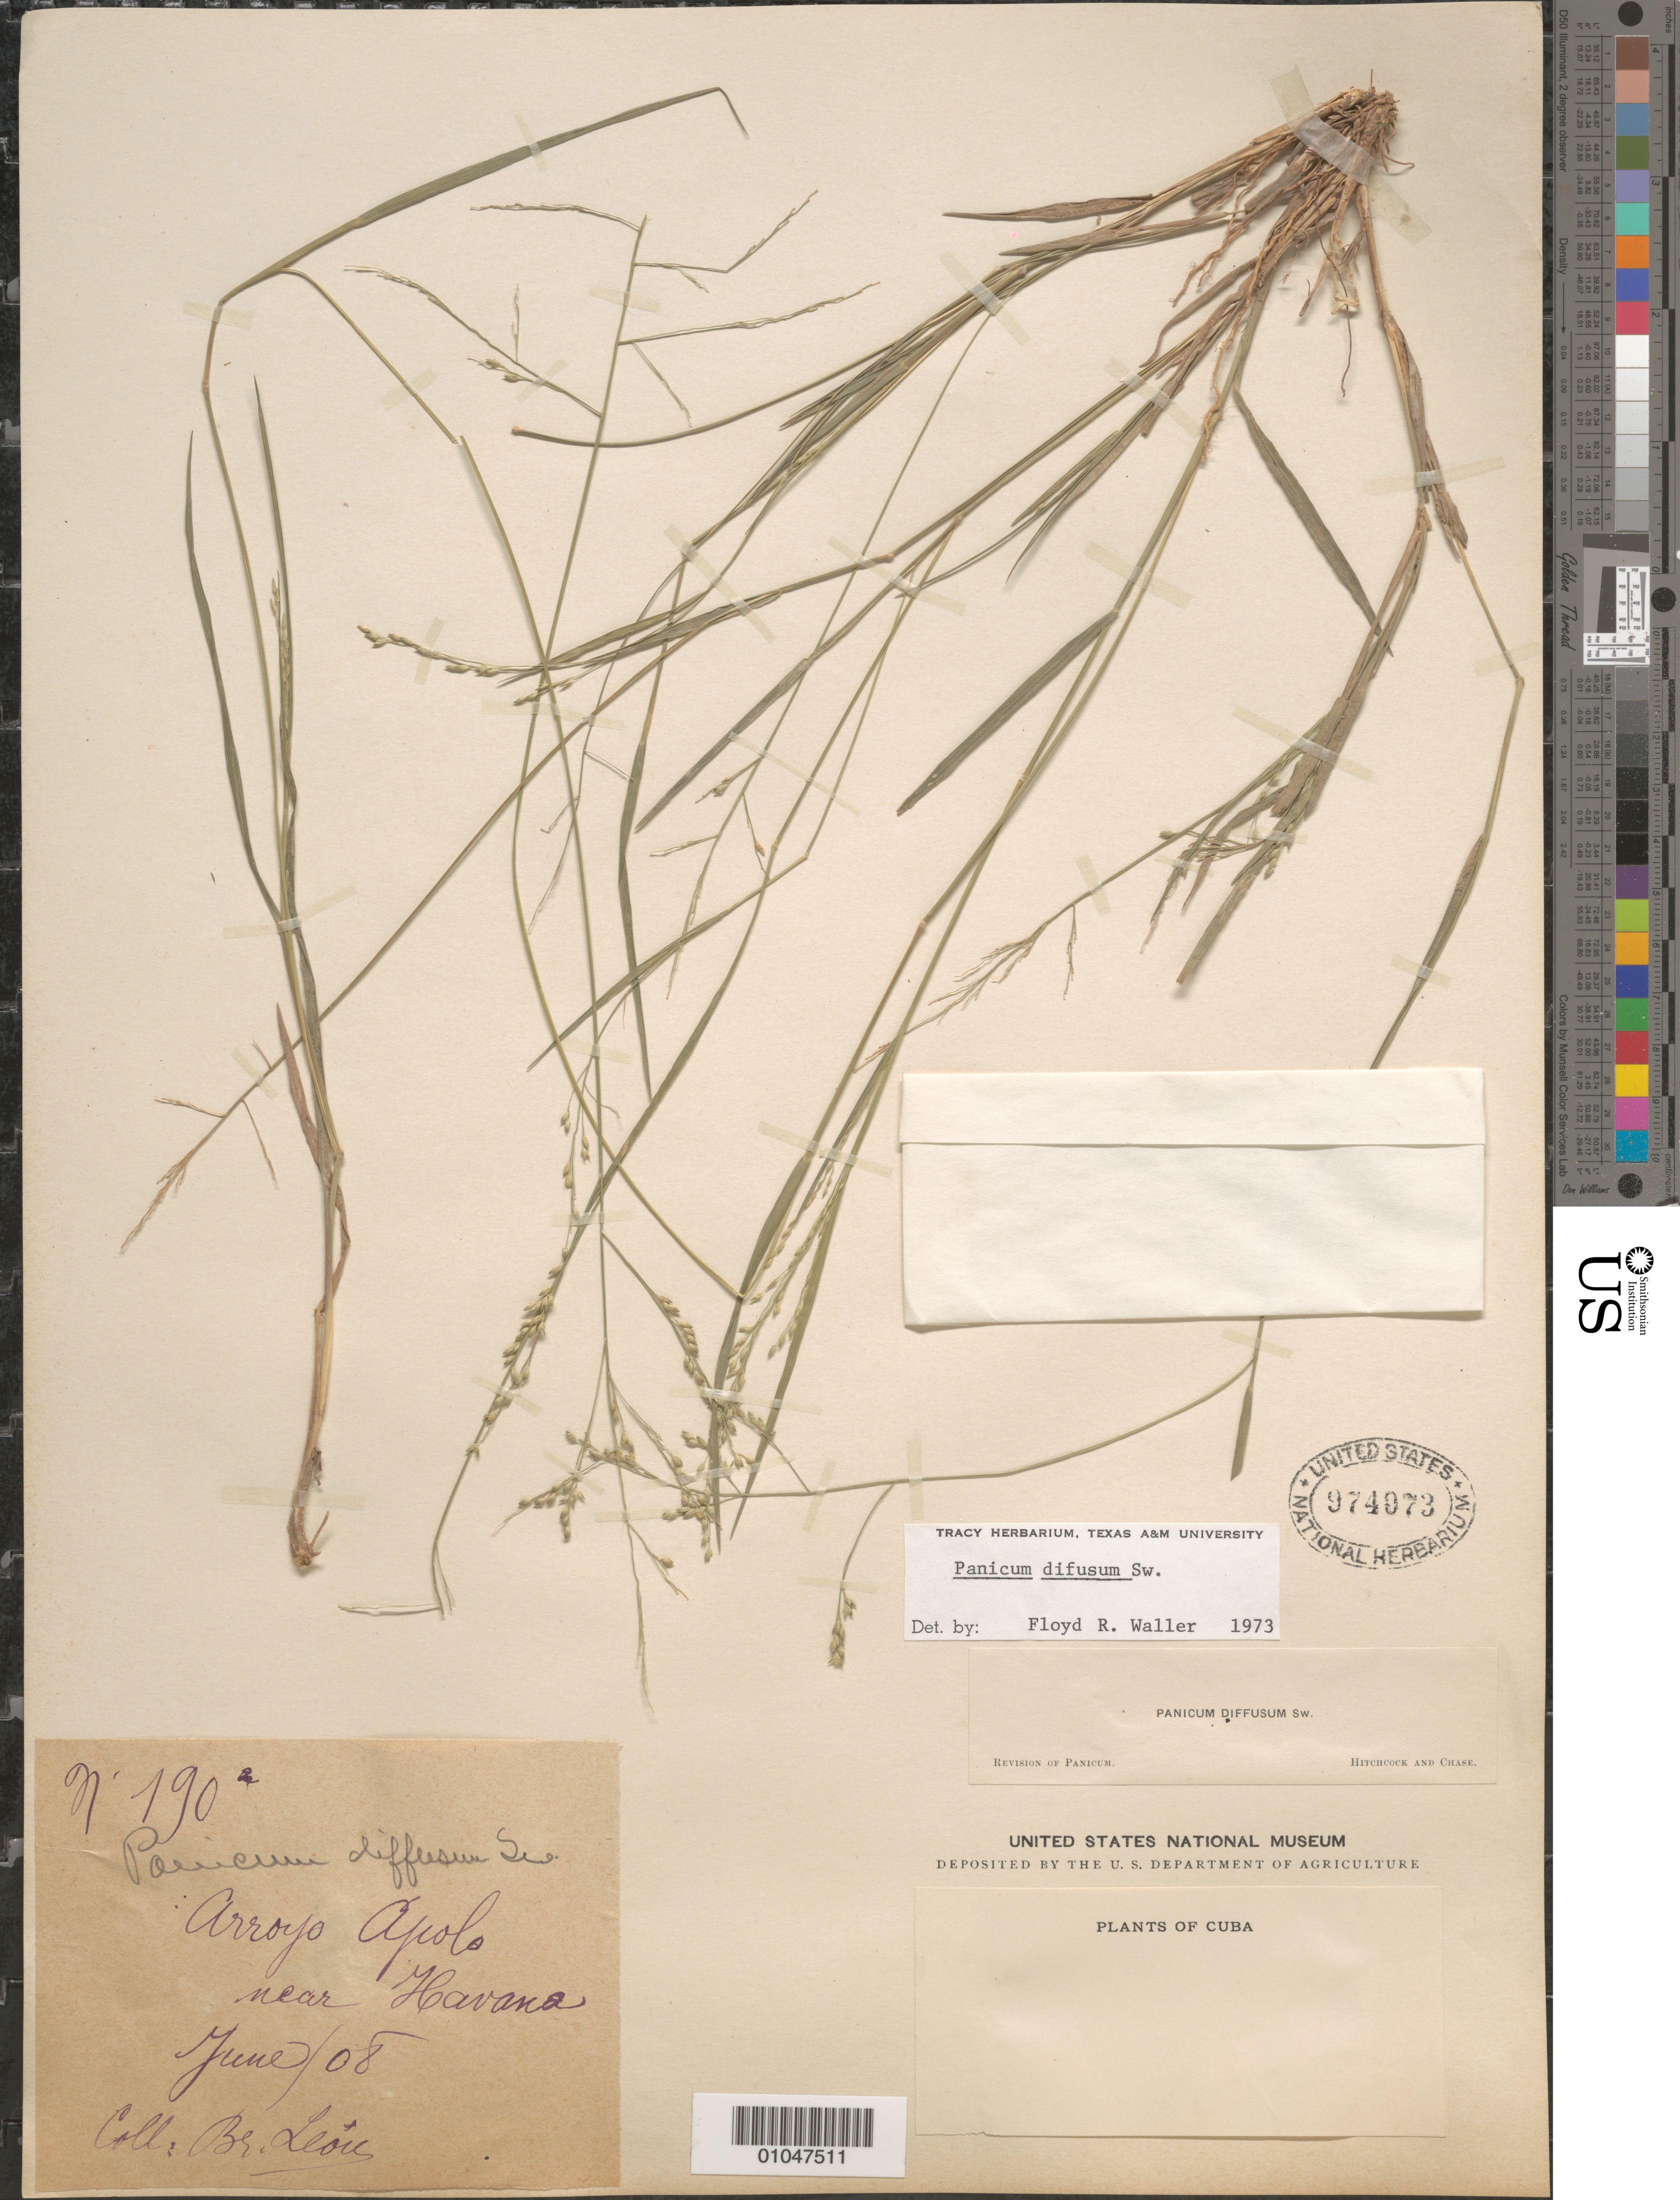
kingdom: Plantae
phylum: Tracheophyta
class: Liliopsida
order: Poales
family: Poaceae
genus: Panicum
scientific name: Panicum diffusum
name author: Sw.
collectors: Bro. León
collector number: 190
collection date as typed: Jun 1908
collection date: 1908-06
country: Cuba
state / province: La Habana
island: Cuba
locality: Arroyo Apolo near Havana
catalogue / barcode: US 974973